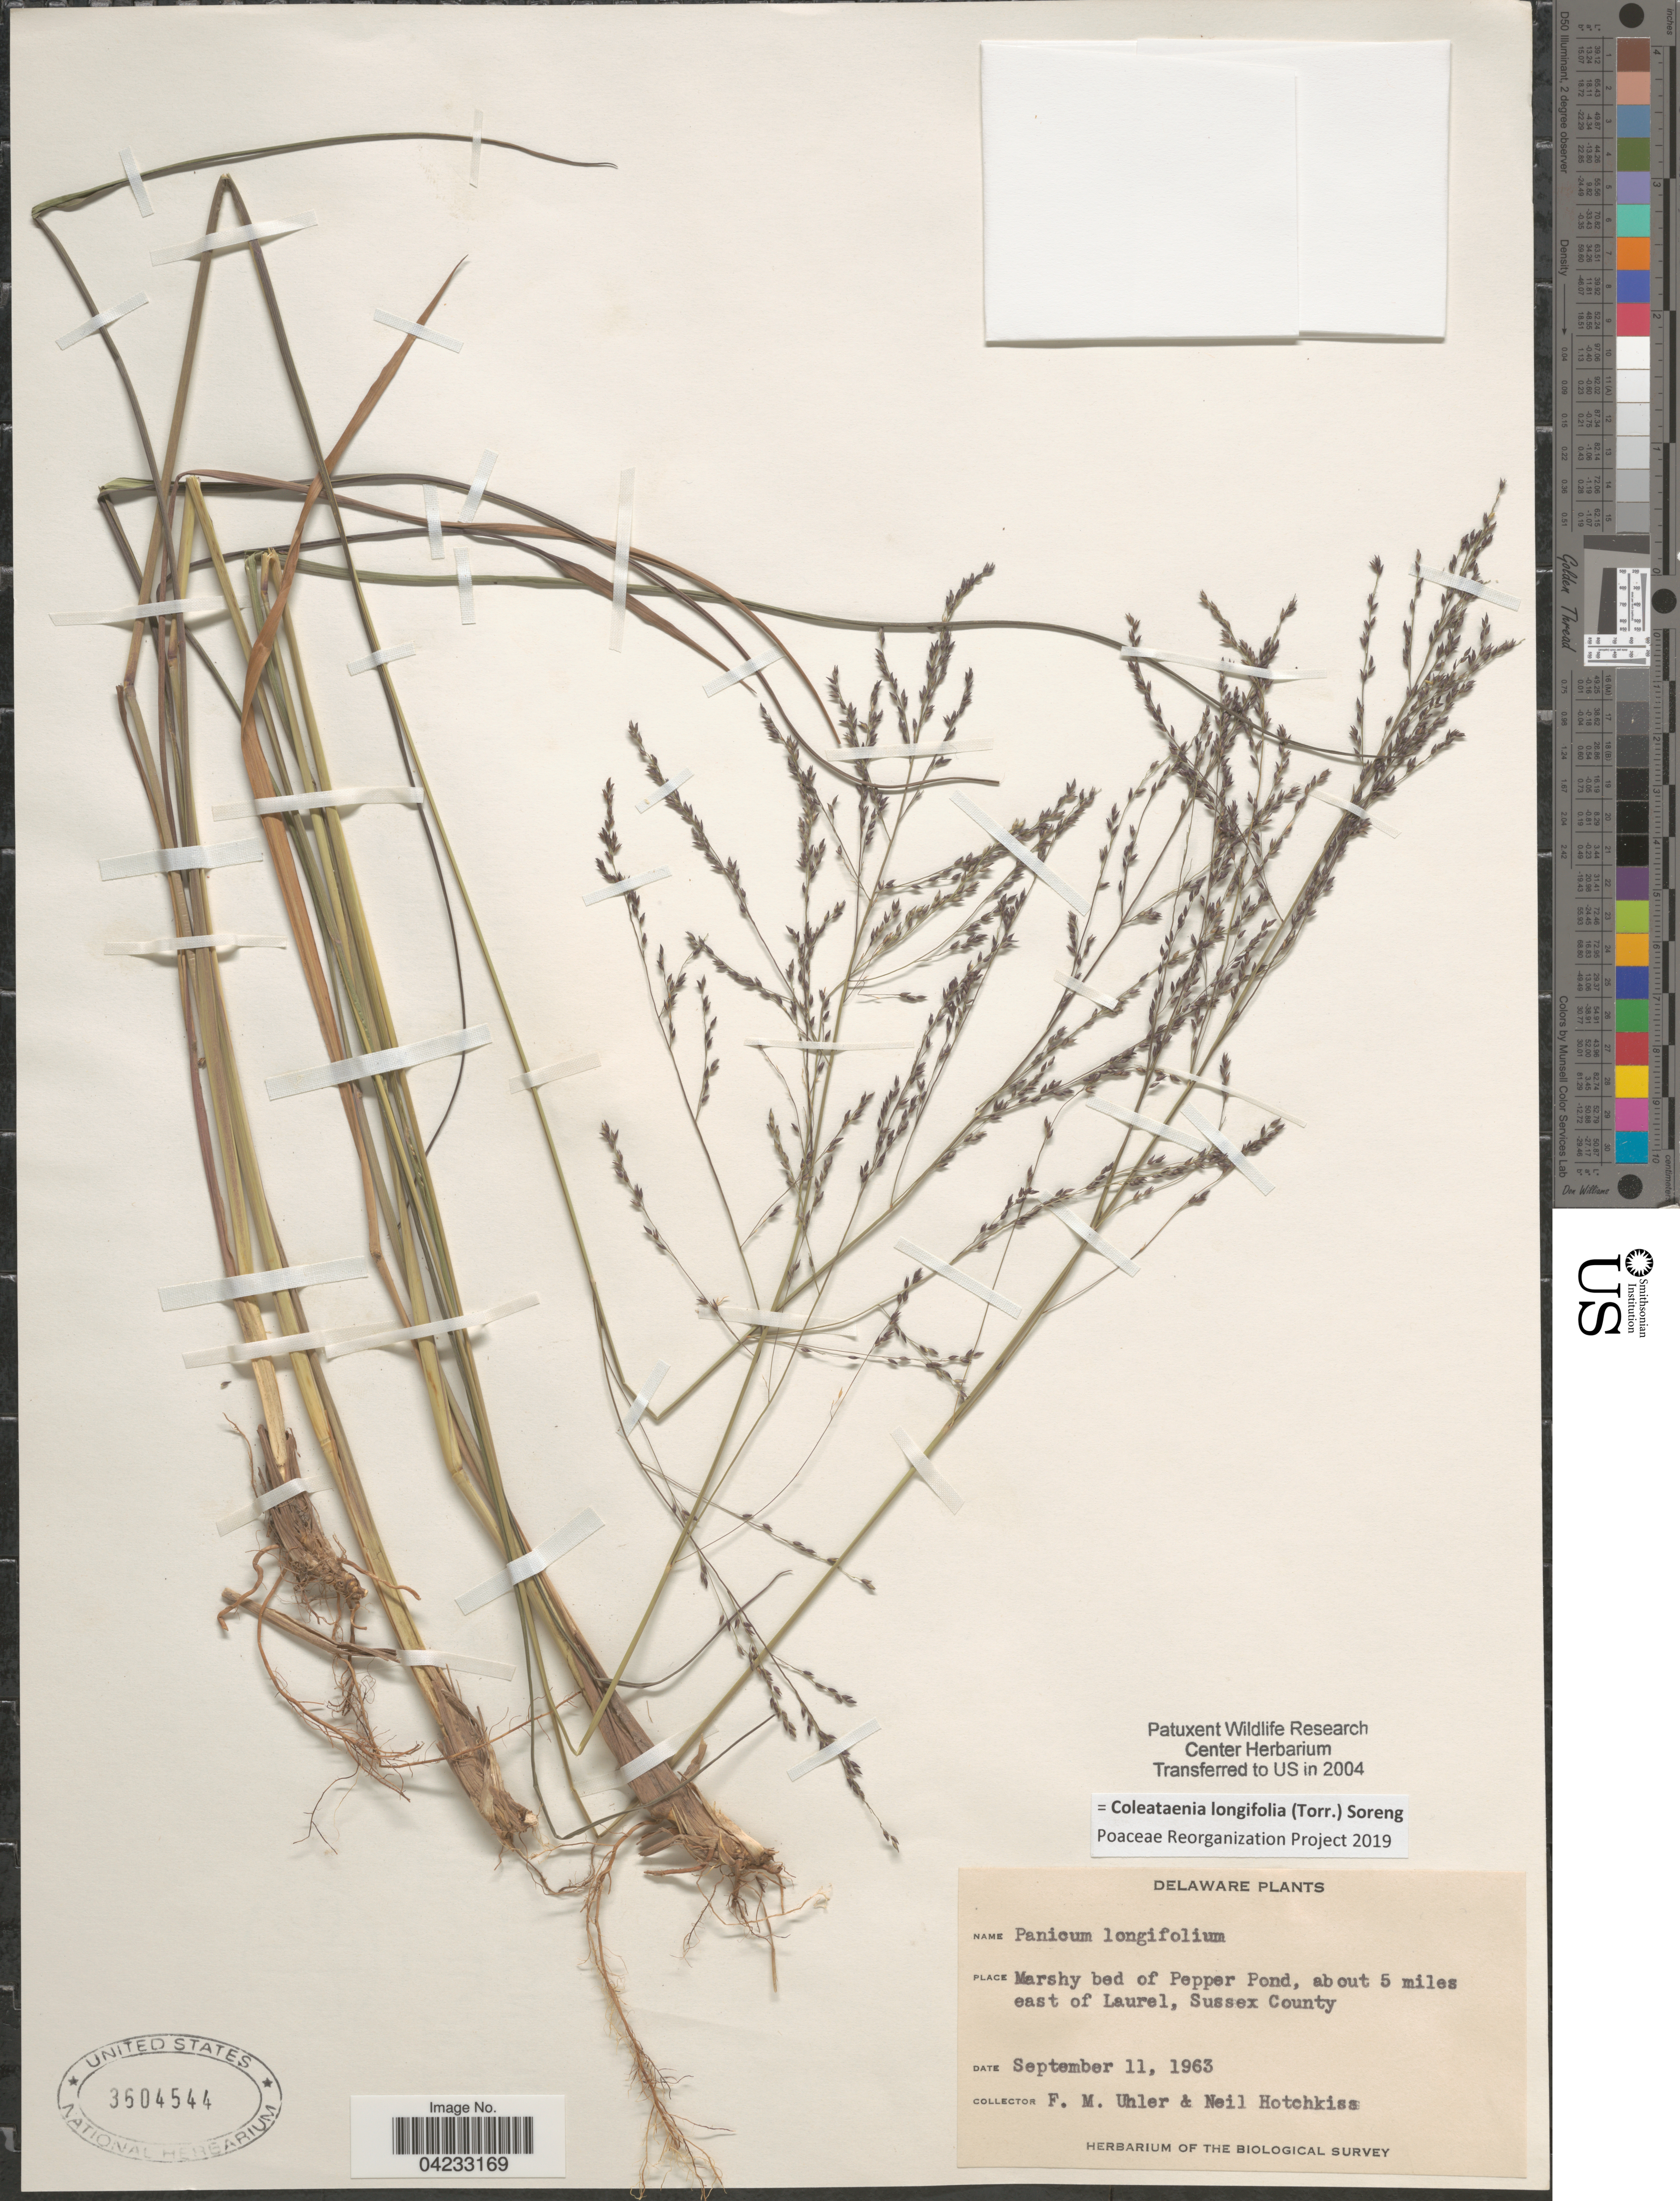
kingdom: Plantae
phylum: Tracheophyta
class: Liliopsida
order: Poales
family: Poaceae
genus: Coleataenia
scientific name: Coleataenia longifolia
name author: (Torr.) Soreng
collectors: F. M. Uhler & N. Hotchkiss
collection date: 1963-09-11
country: United States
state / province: Delaware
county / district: Sussex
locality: Marshy bed of Pepper Pond, about 5 miles east of Laurel, Sussex County. The Biological Survey.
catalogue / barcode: US 3604544